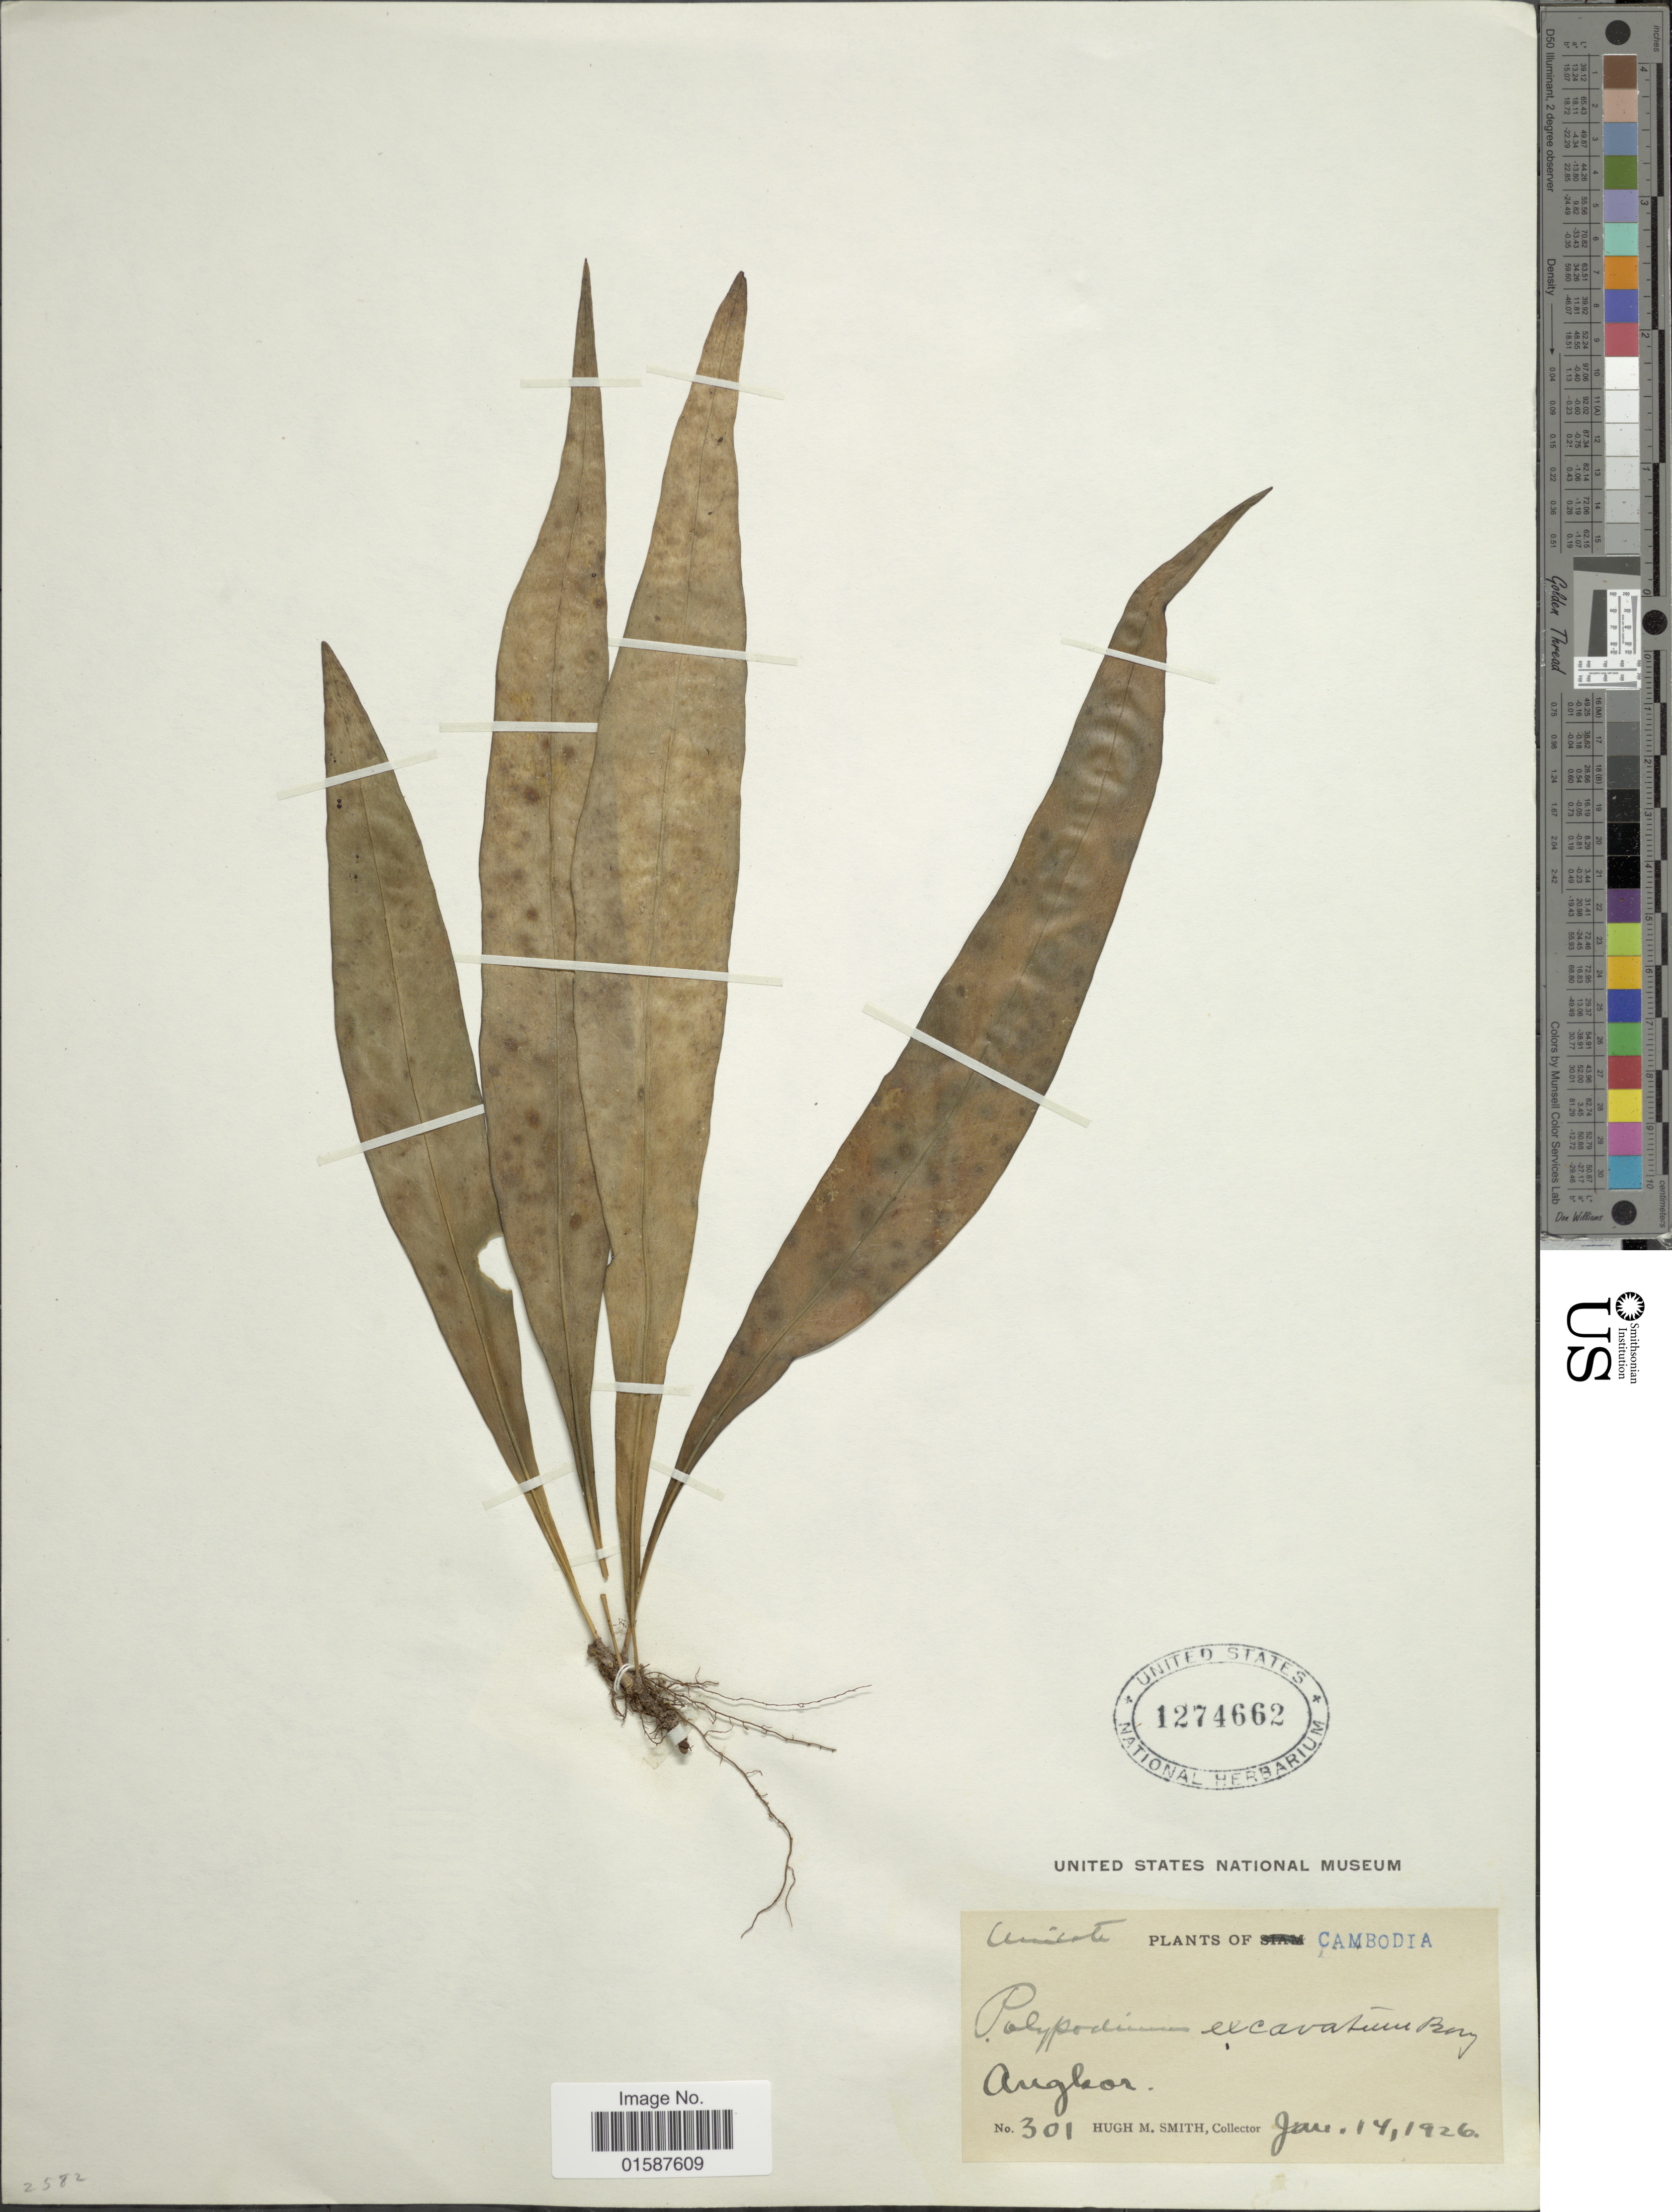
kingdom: Plantae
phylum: Tracheophyta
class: Polypodiopsida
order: Polypodiales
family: Polypodiaceae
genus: Lepisorus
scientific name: Lepisorus excavatus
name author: (Bory ex Willd.) Ching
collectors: H. M. Smith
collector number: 301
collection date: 1926-01-14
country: Cambodia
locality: Angkor.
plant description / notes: Corrected "Augkor" to Angkor.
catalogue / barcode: US 1274662